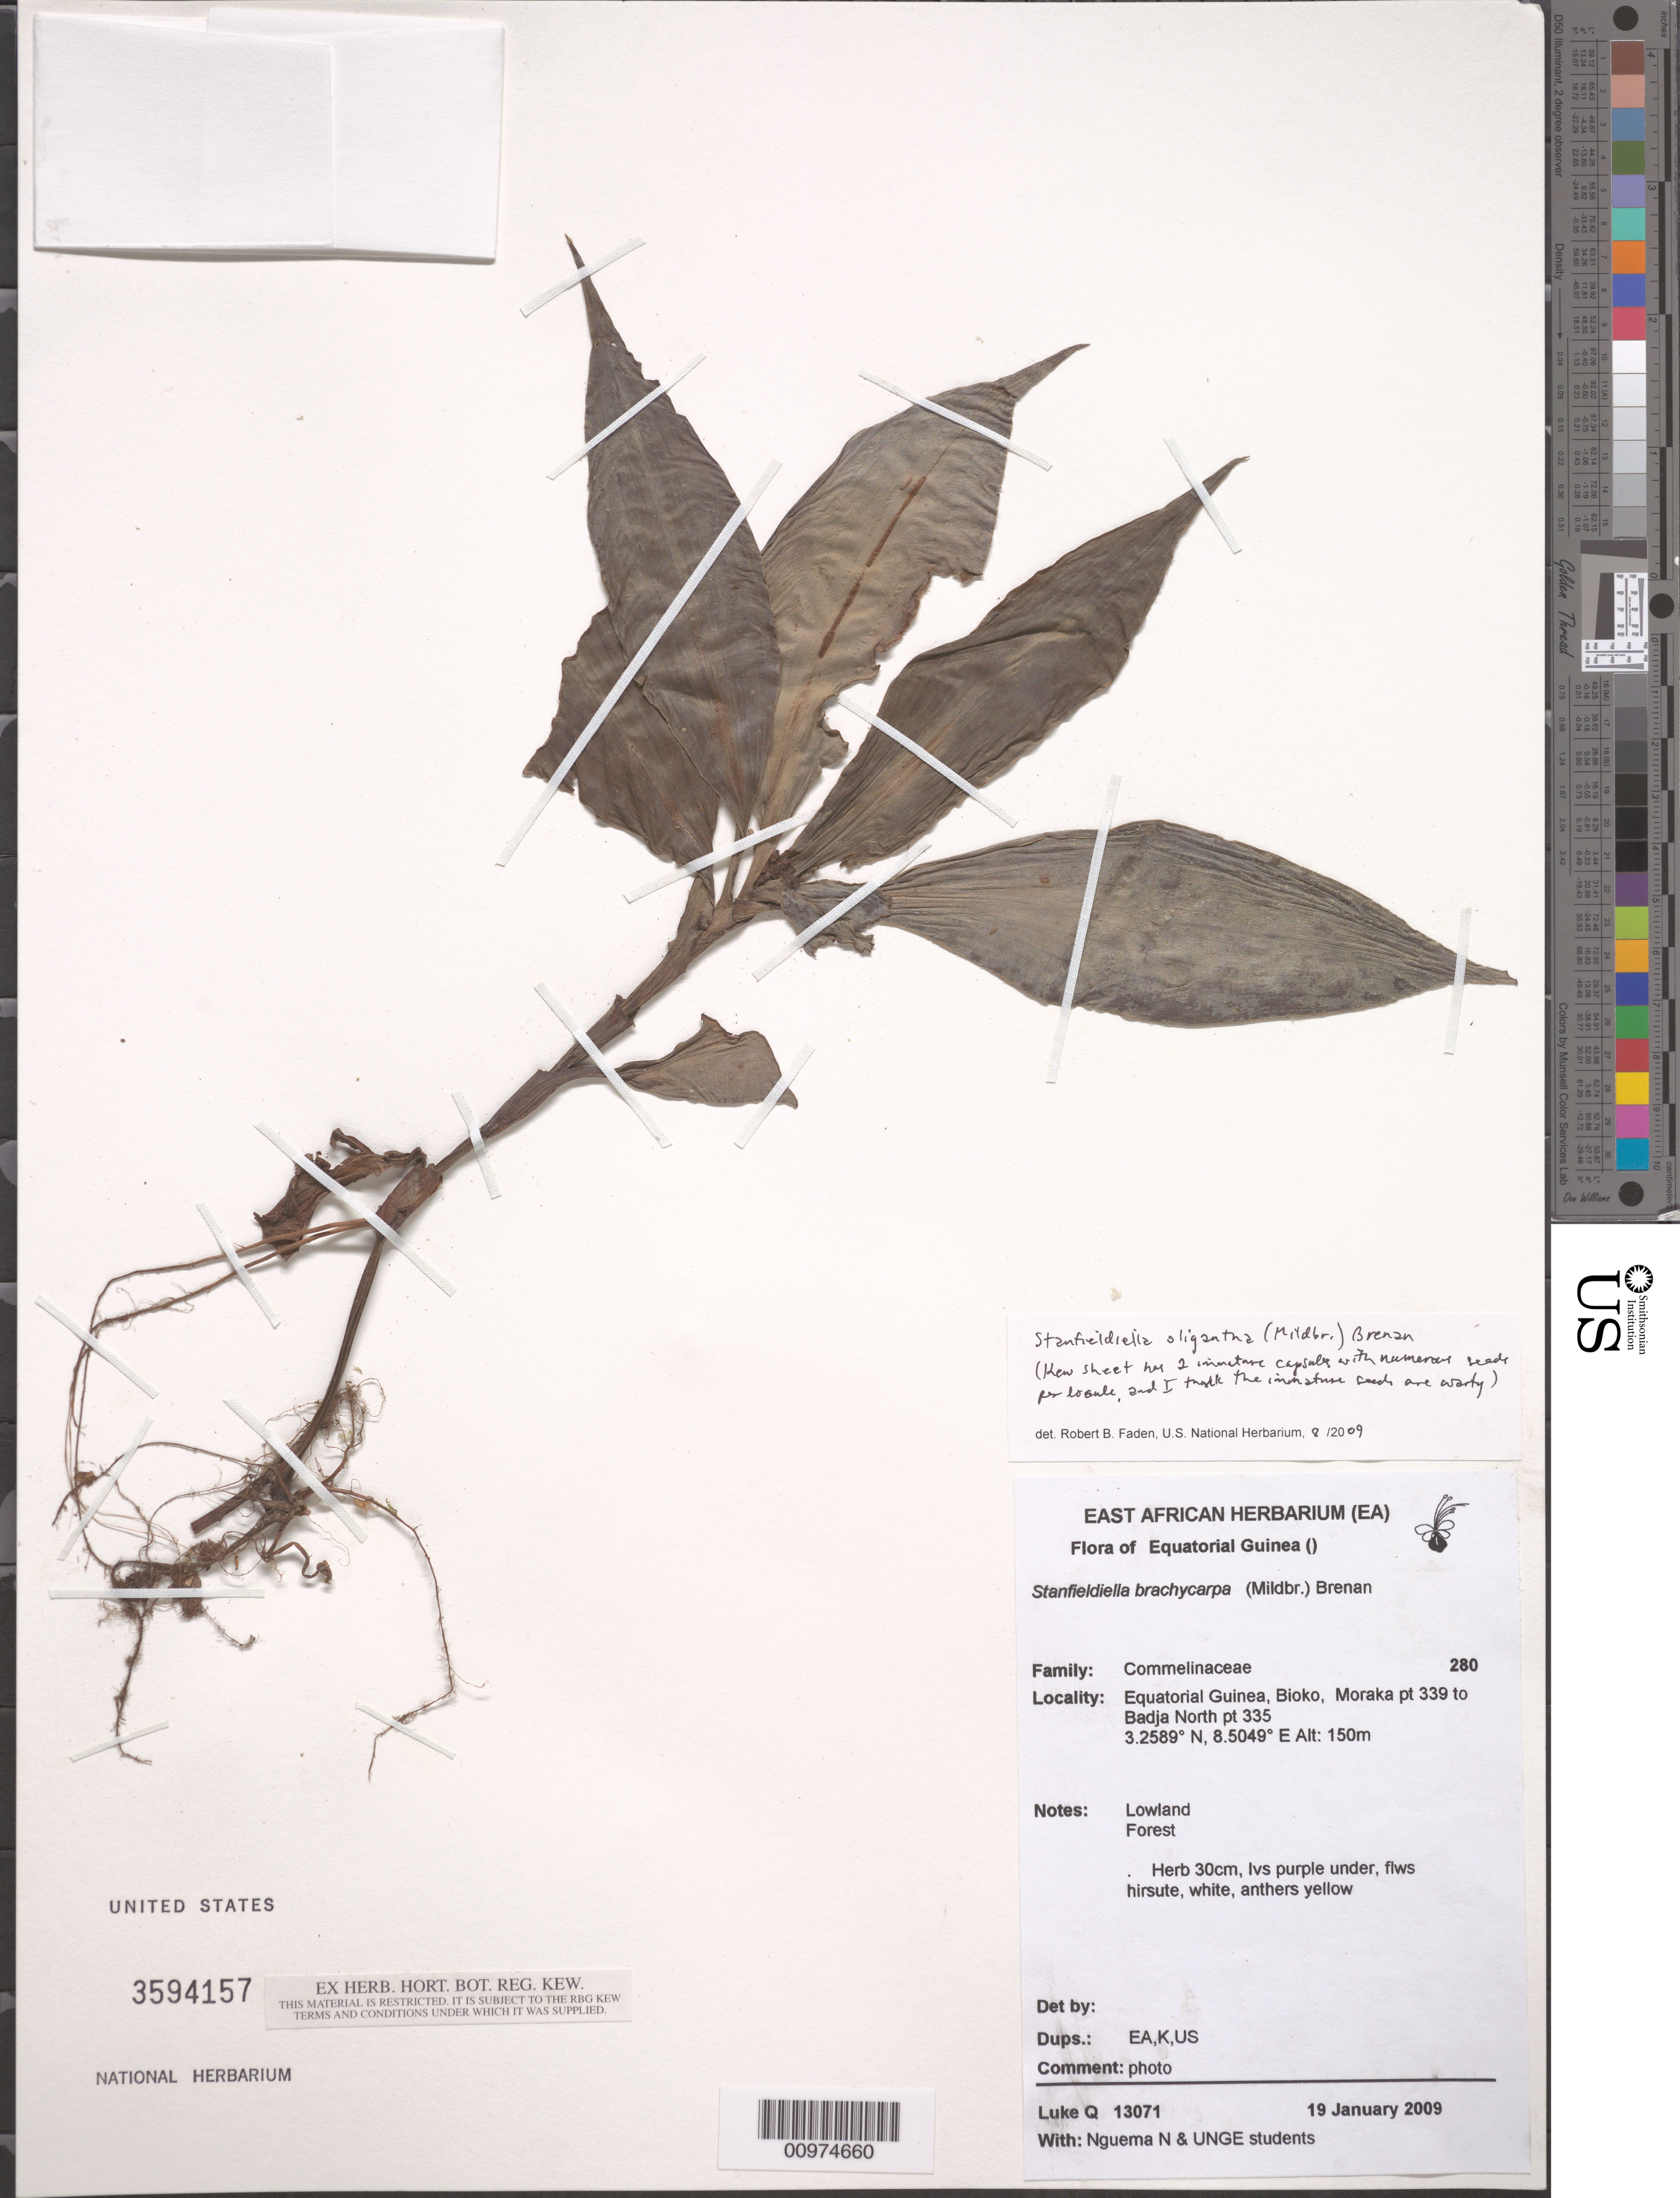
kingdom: Plantae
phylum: Tracheophyta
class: Liliopsida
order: Commelinales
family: Commelinaceae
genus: Stanfieldiella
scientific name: Stanfieldiella oligantha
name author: (Mildbr.) Brenan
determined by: Faden, Robert B., (US), Smithsonian Institution - National Museum of Natural History (UNITED STATES)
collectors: Q. Luke et al.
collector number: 13071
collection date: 2009-01-19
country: Equatorial Guinea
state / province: Bioko Sur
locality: Moraka pt 339 to Badja North pt 335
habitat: Lowland Forest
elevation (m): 150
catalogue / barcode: US 3594157